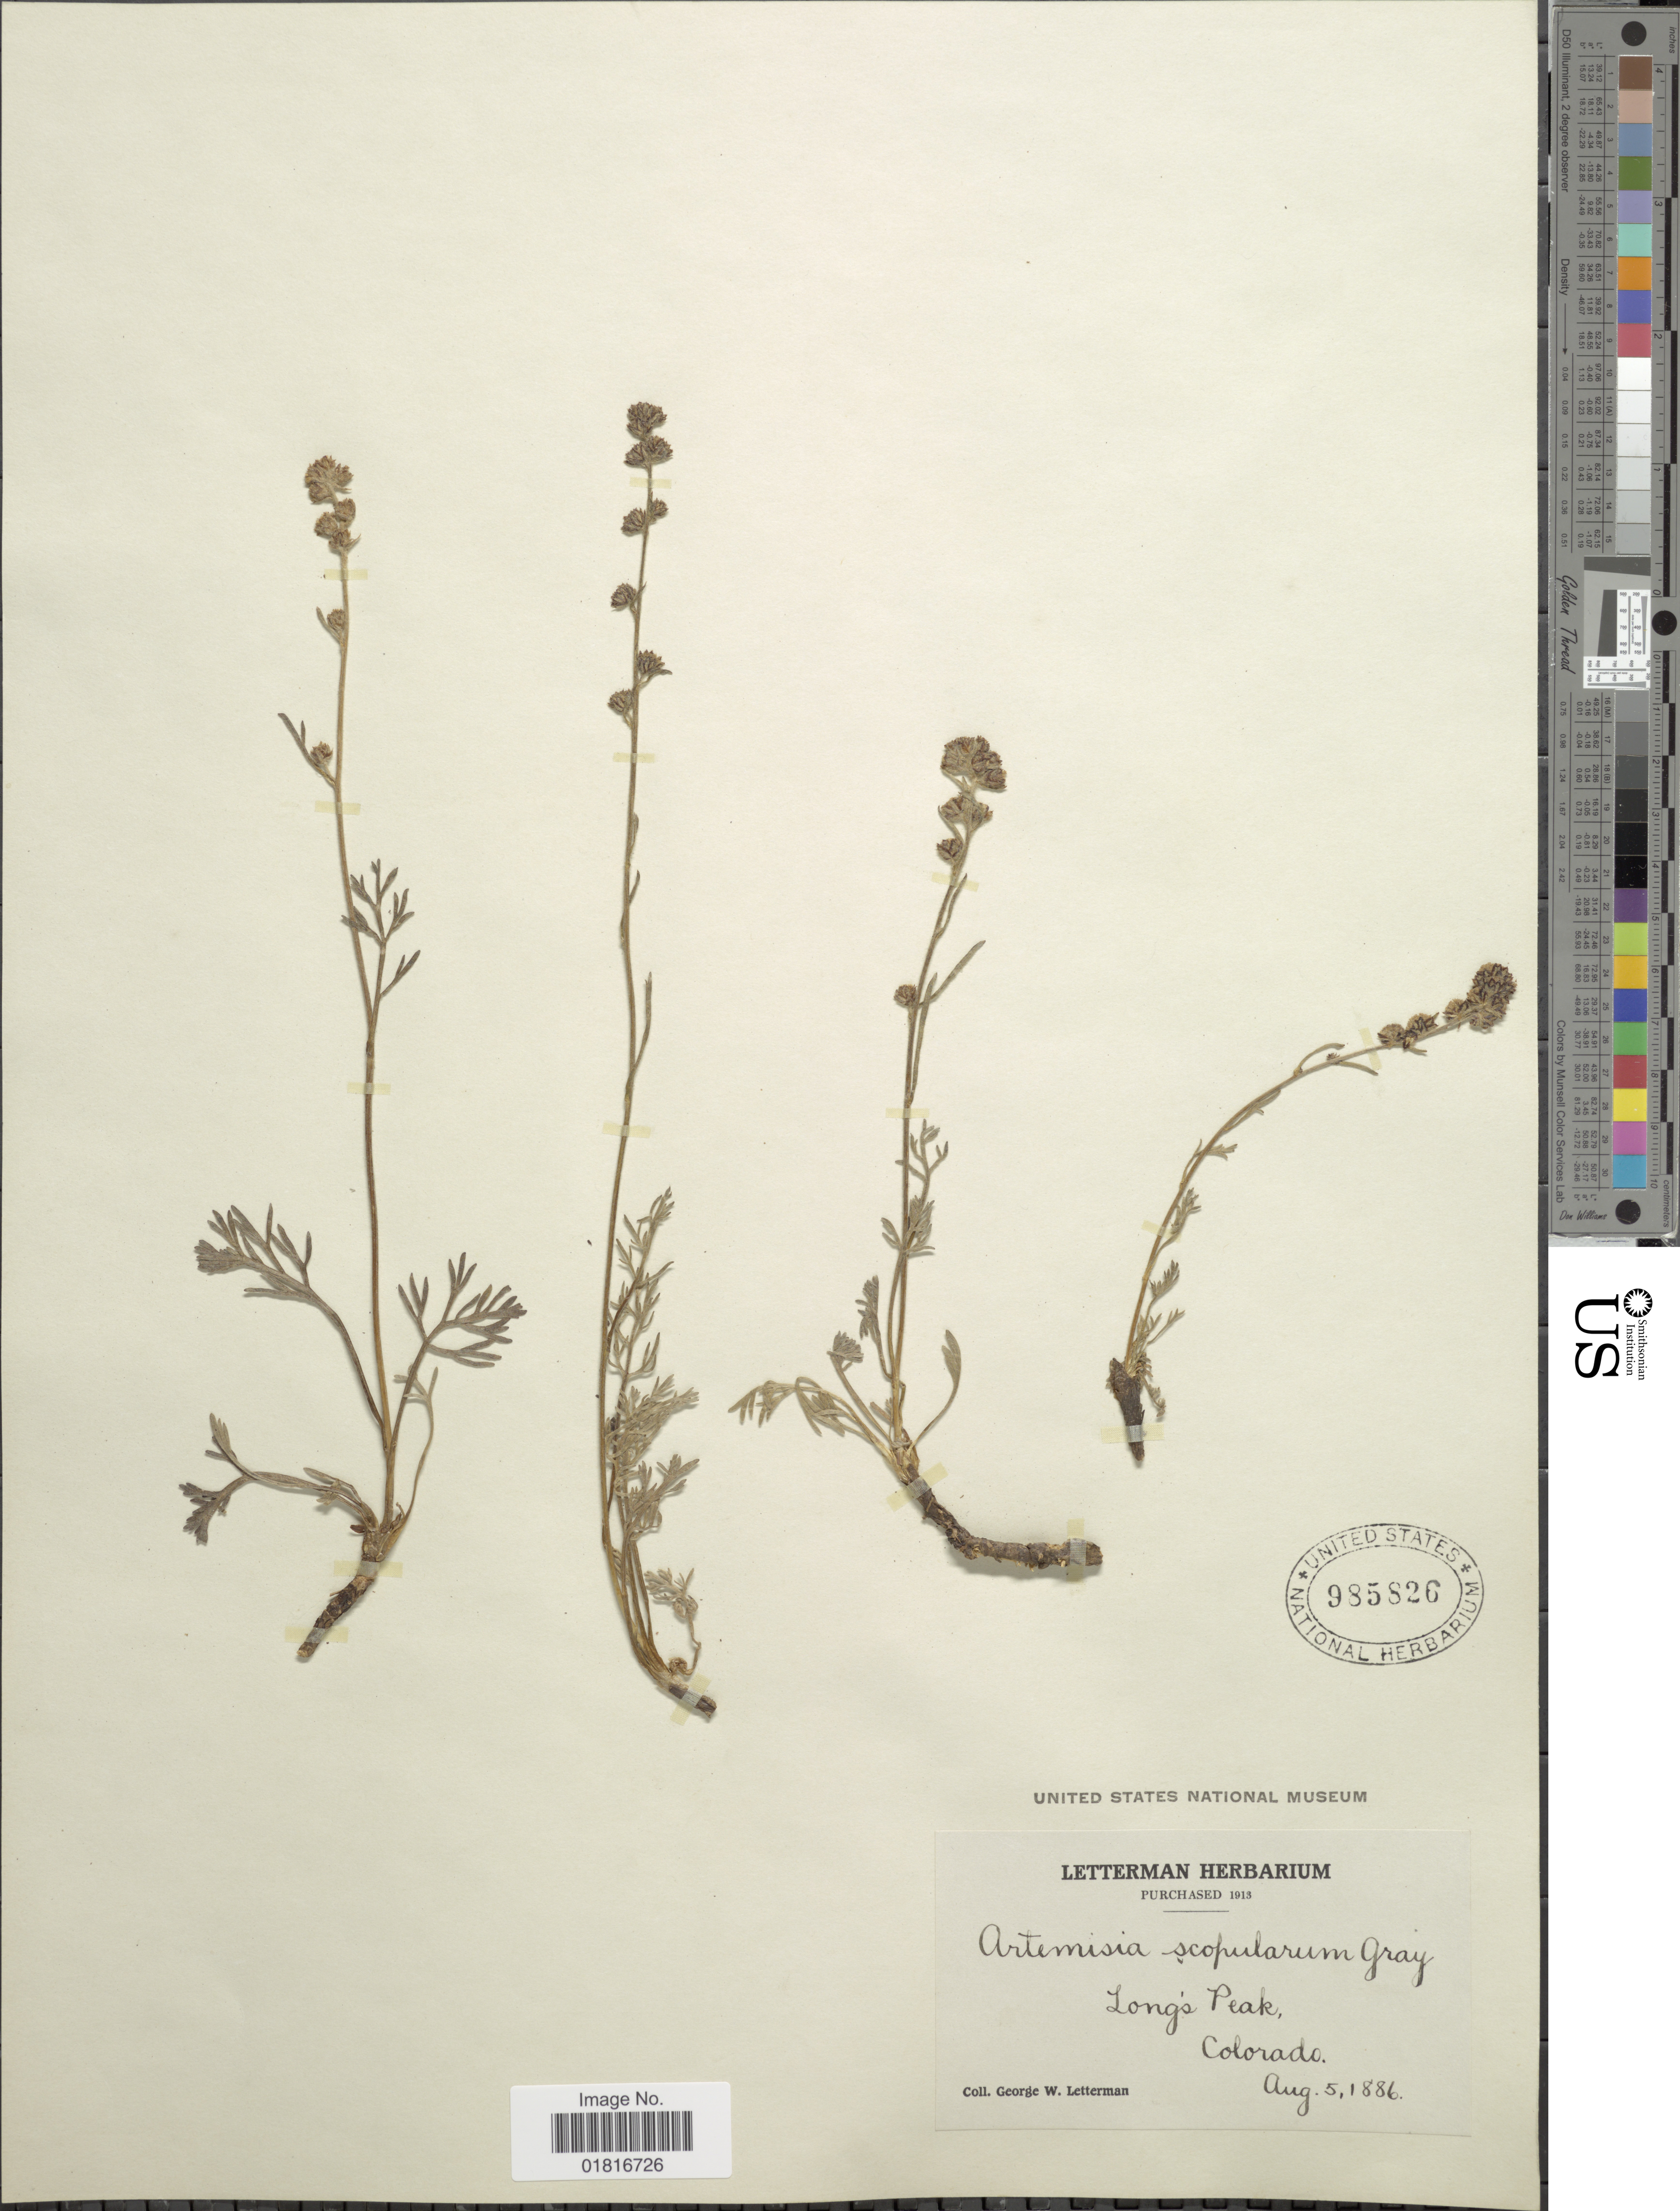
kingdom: Plantae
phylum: Tracheophyta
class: Magnoliopsida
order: Asterales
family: Asteraceae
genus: Artemisia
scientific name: Artemisia scopulorum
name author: A. Gray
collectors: G. W. Letterman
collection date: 1886-08-05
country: United States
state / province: Colorado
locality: Long's Peak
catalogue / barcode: US 985826